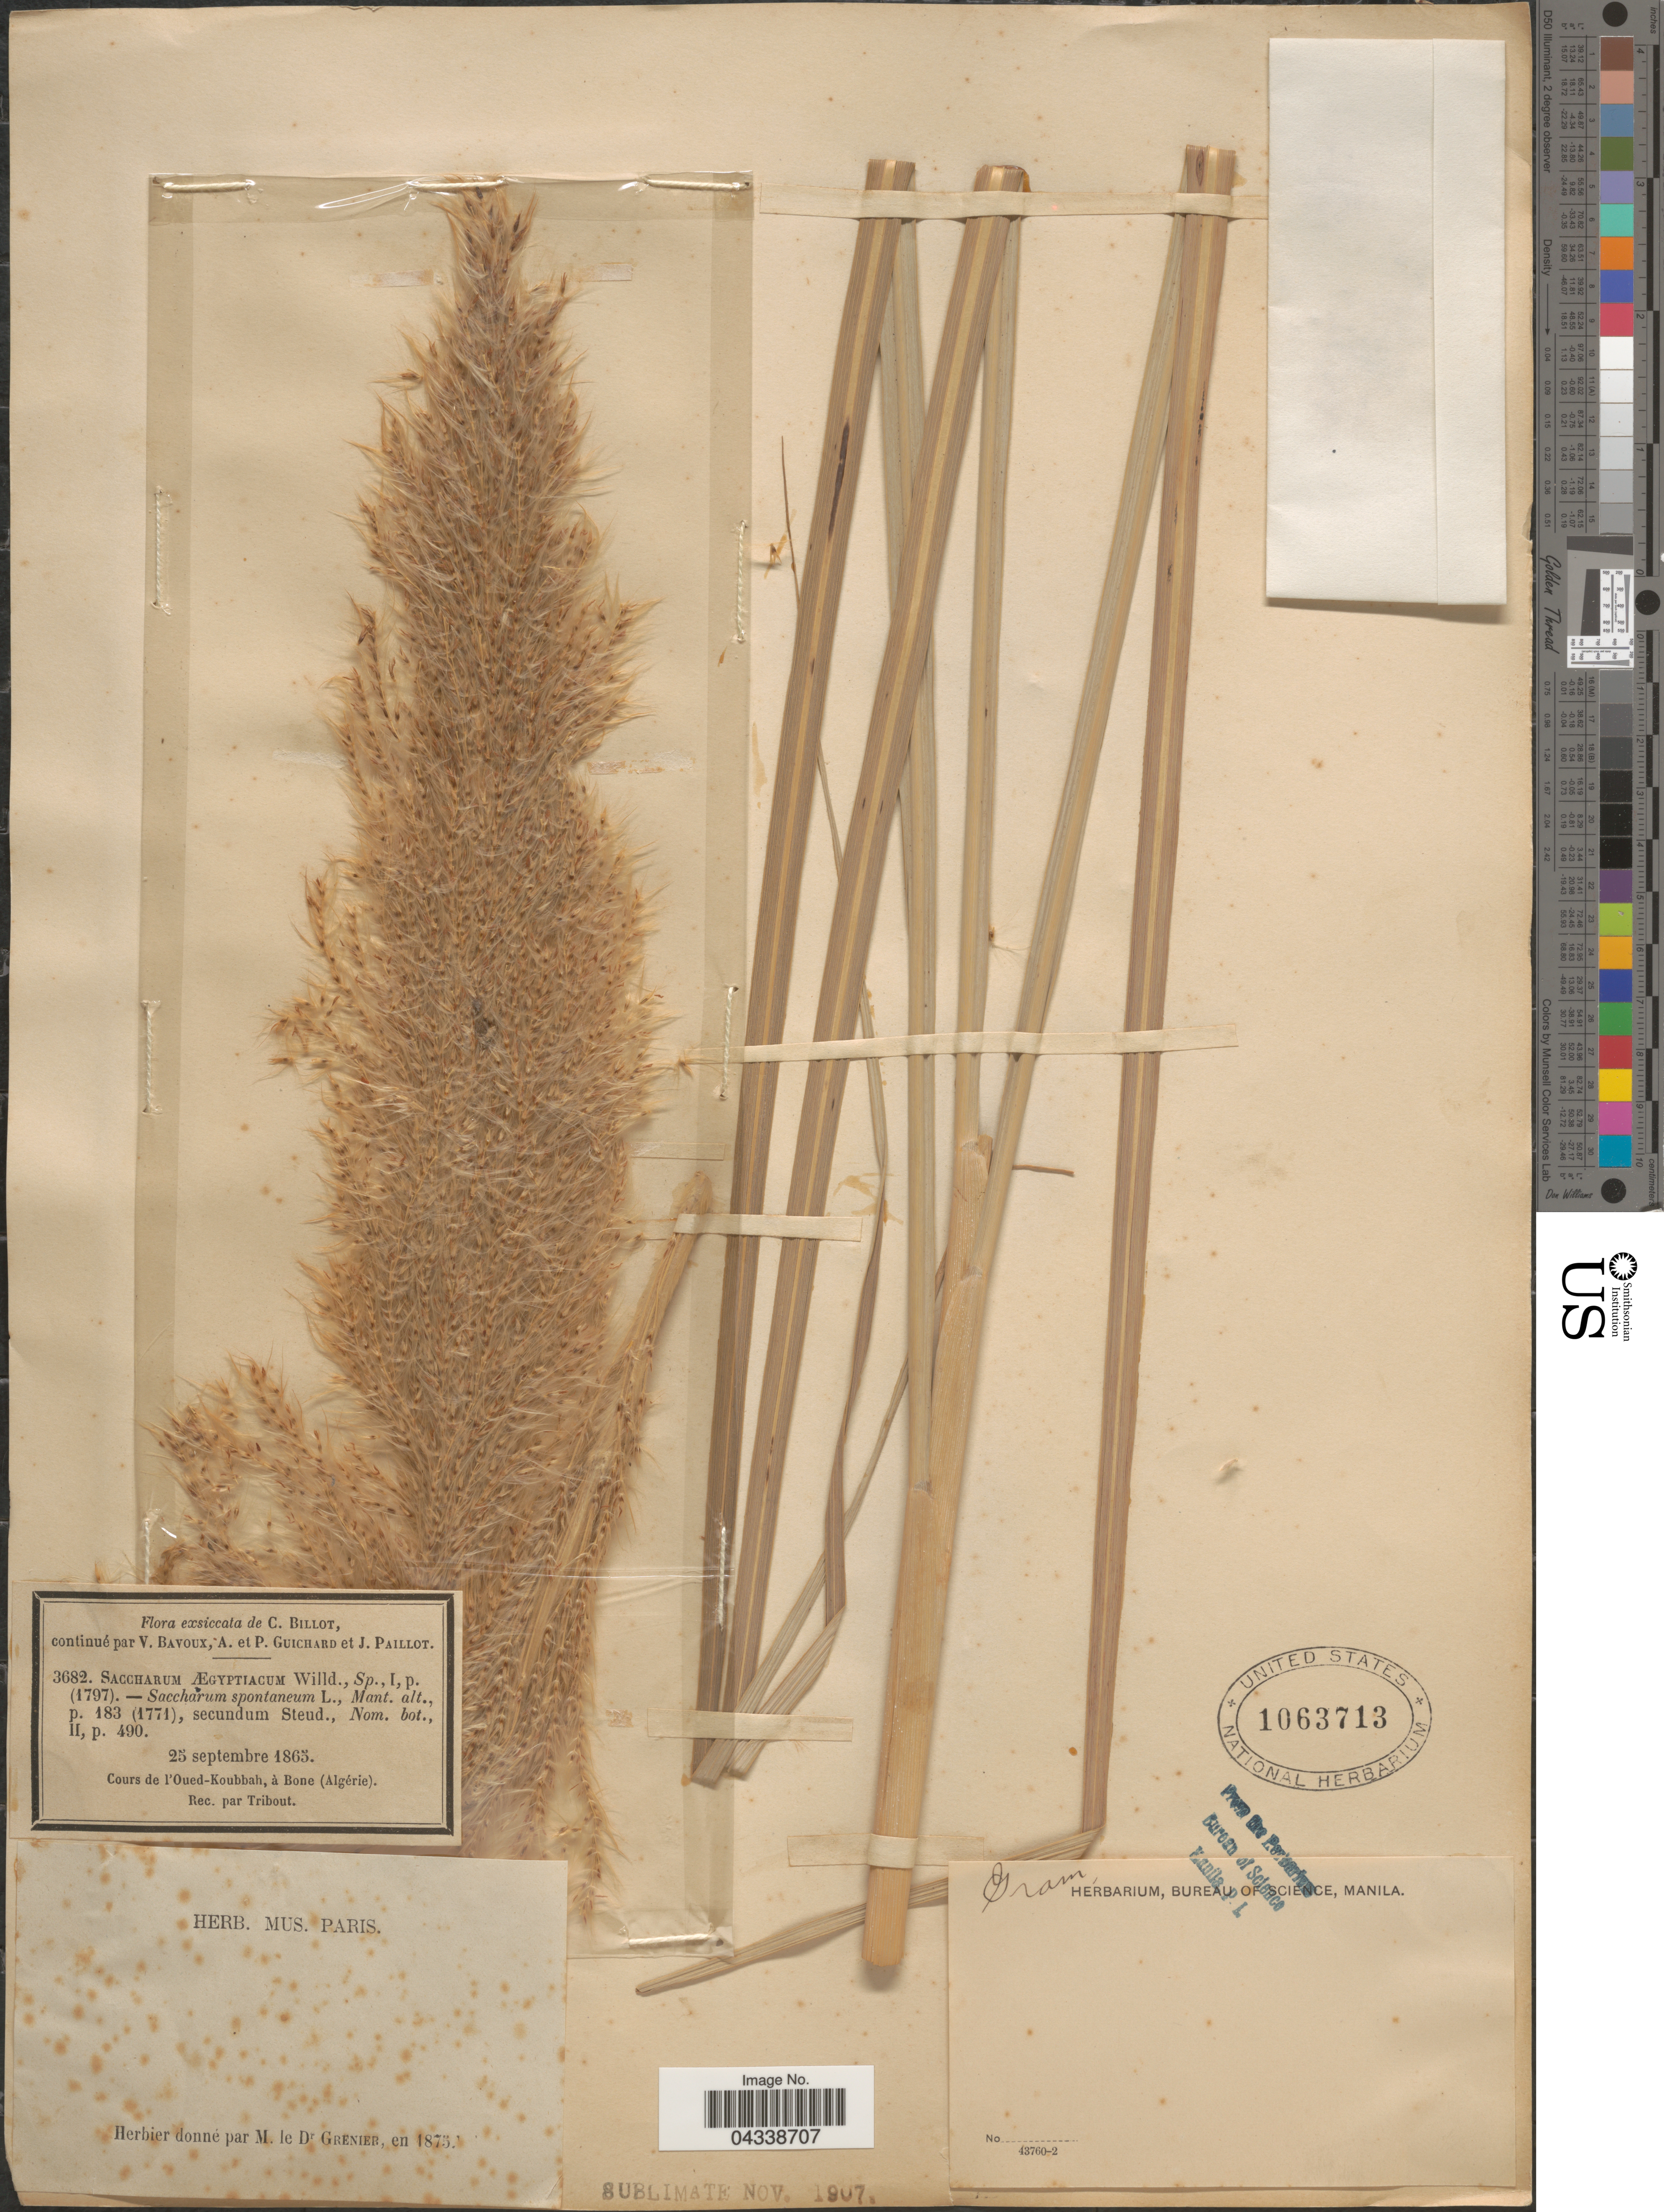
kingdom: Plantae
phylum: Tracheophyta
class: Liliopsida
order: Poales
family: Poaceae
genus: Saccharum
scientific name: Saccharum spontaneum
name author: L.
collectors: Tribout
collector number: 3682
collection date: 1865-09-25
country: Algeria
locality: Cours de l'Oued-Koubbah, à Bone (Algérie).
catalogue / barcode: US 1063713